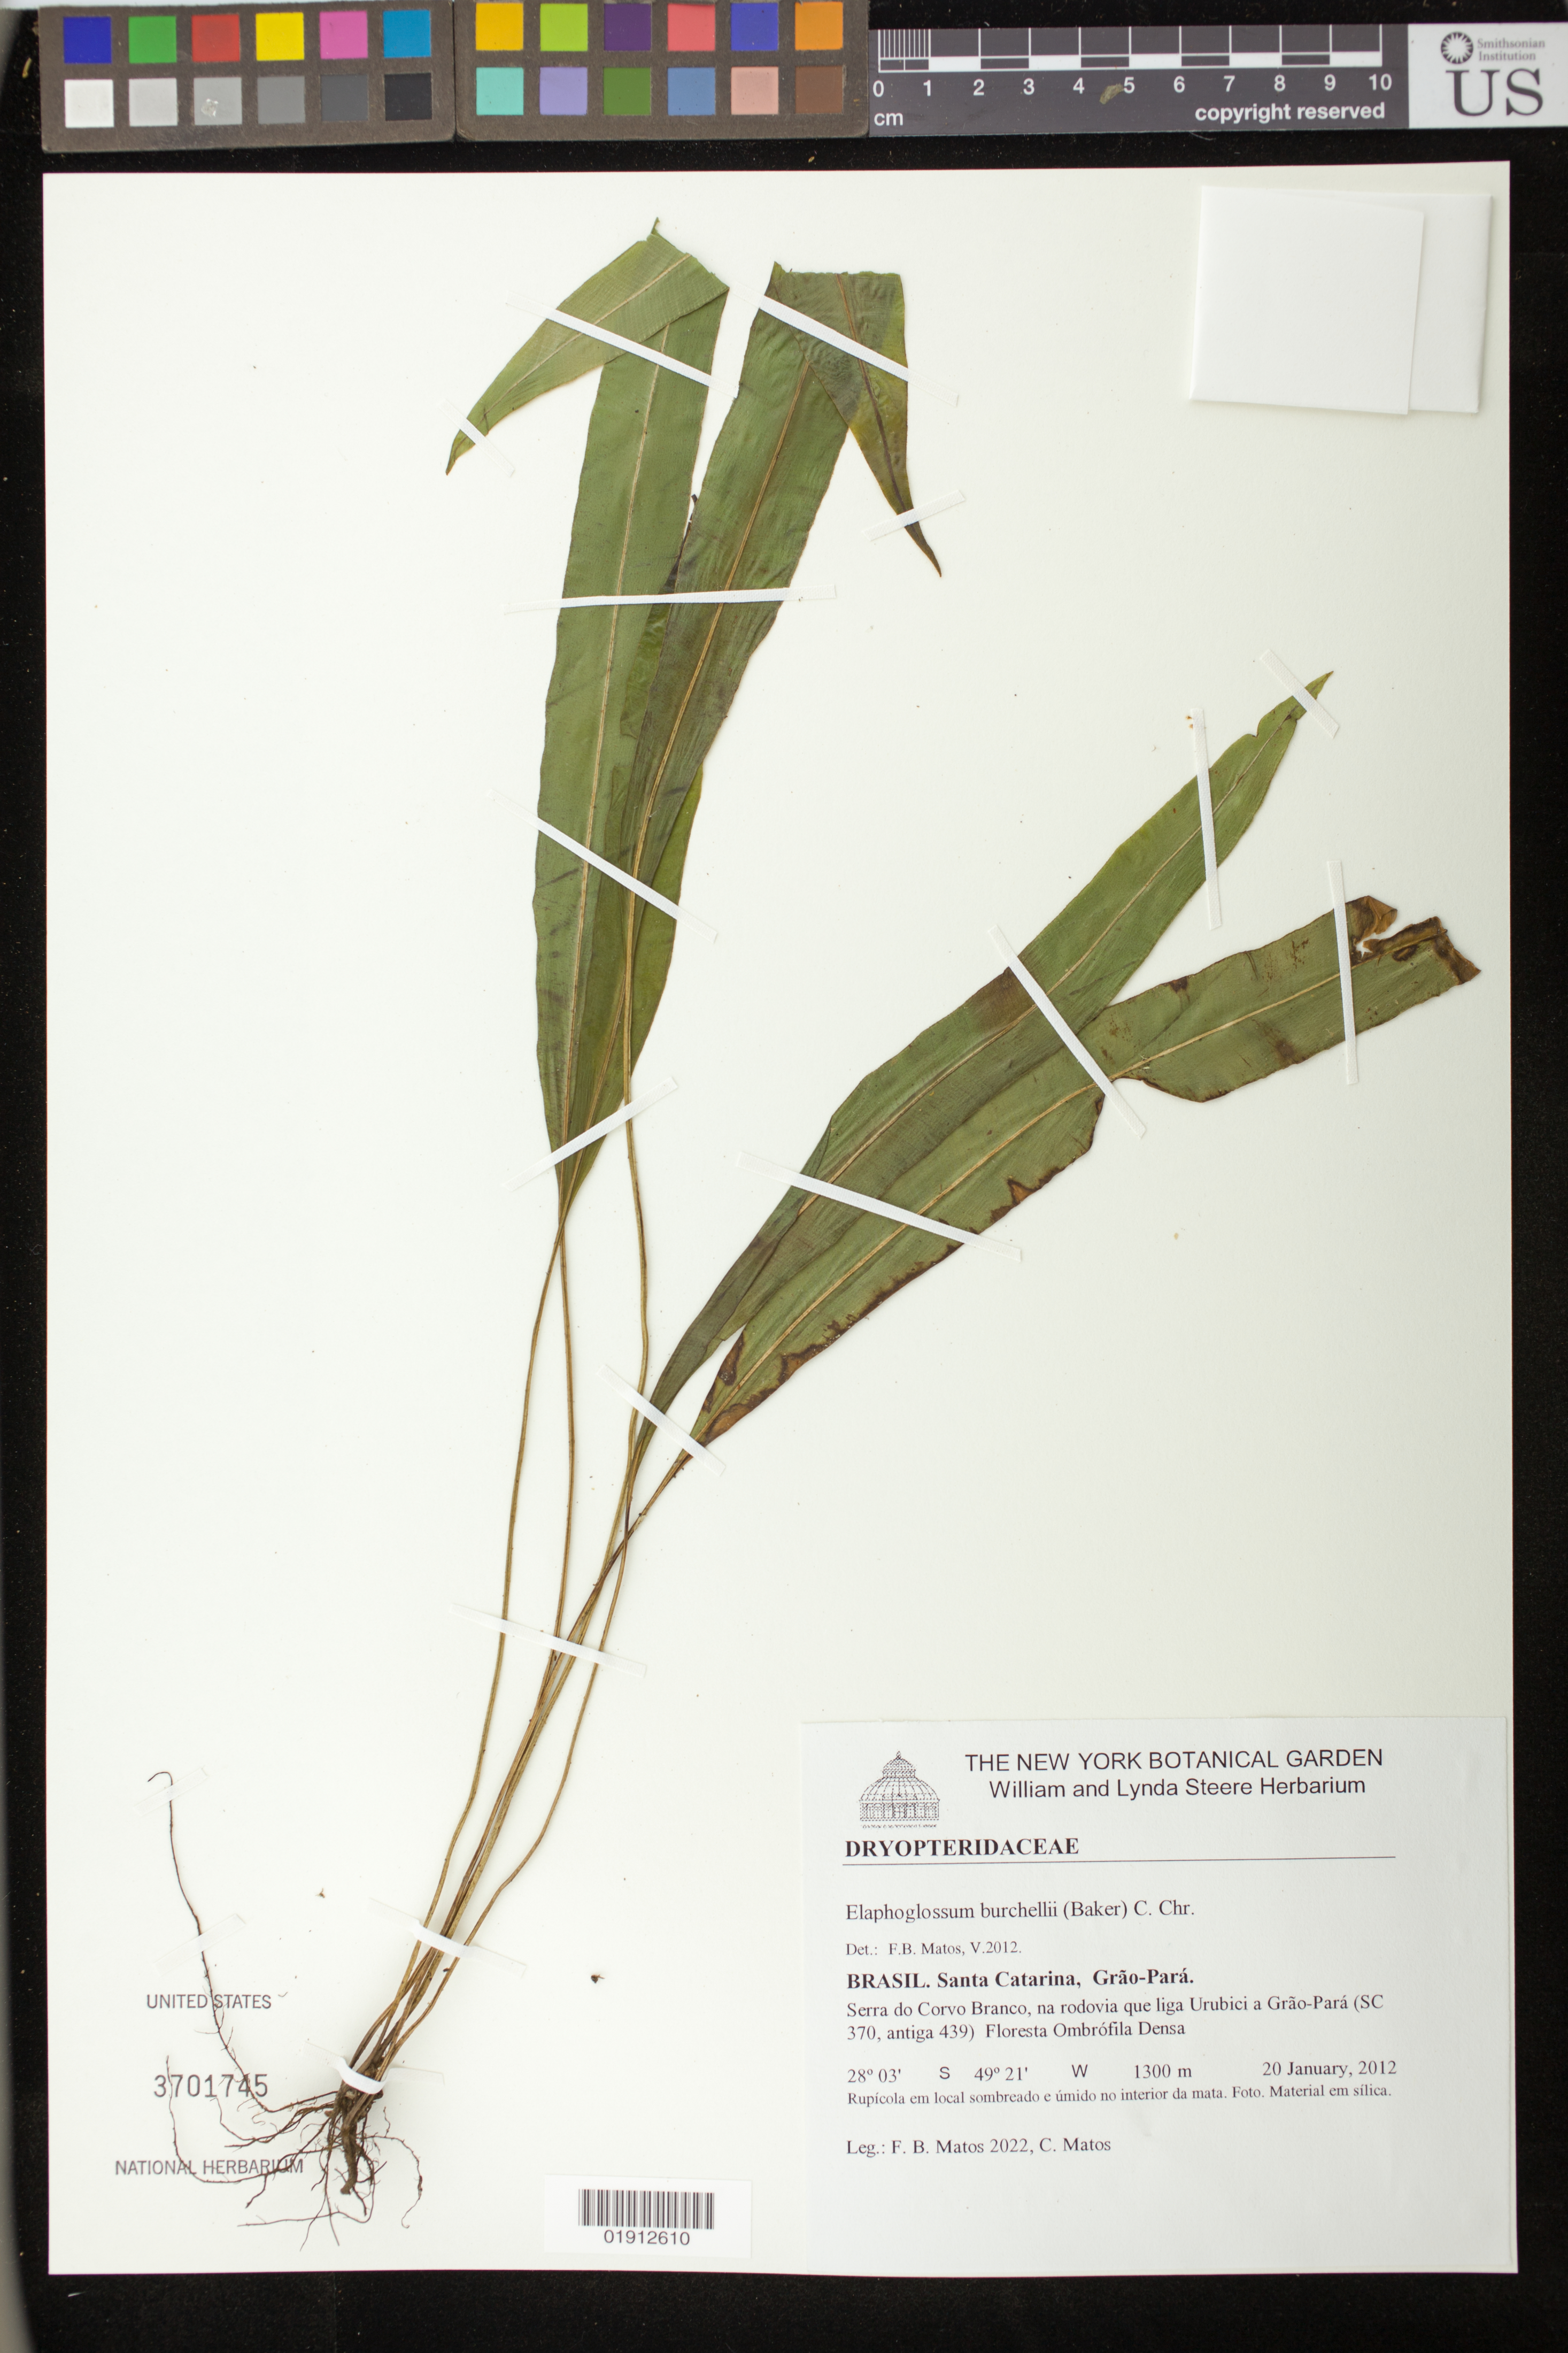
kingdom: Plantae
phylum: Tracheophyta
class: Polypodiopsida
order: Polypodiales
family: Dryopteridaceae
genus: Elaphoglossum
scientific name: Elaphoglossum burchellii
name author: (Baker) C. Chr.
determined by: Matos, F. B.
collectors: F. Matos & C. Matos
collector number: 2022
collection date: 2012-01-20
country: Brazil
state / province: Santa Catarina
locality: Grão-Pará, Serra do Corvo Branco, na rodovia que liga Urubici a Grão-Pará (SC 370, antiga 439)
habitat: Floresta Ombrofila Densa, rupicola em local sombreado e umido no interior da mata.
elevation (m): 1300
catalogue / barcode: US 3701745